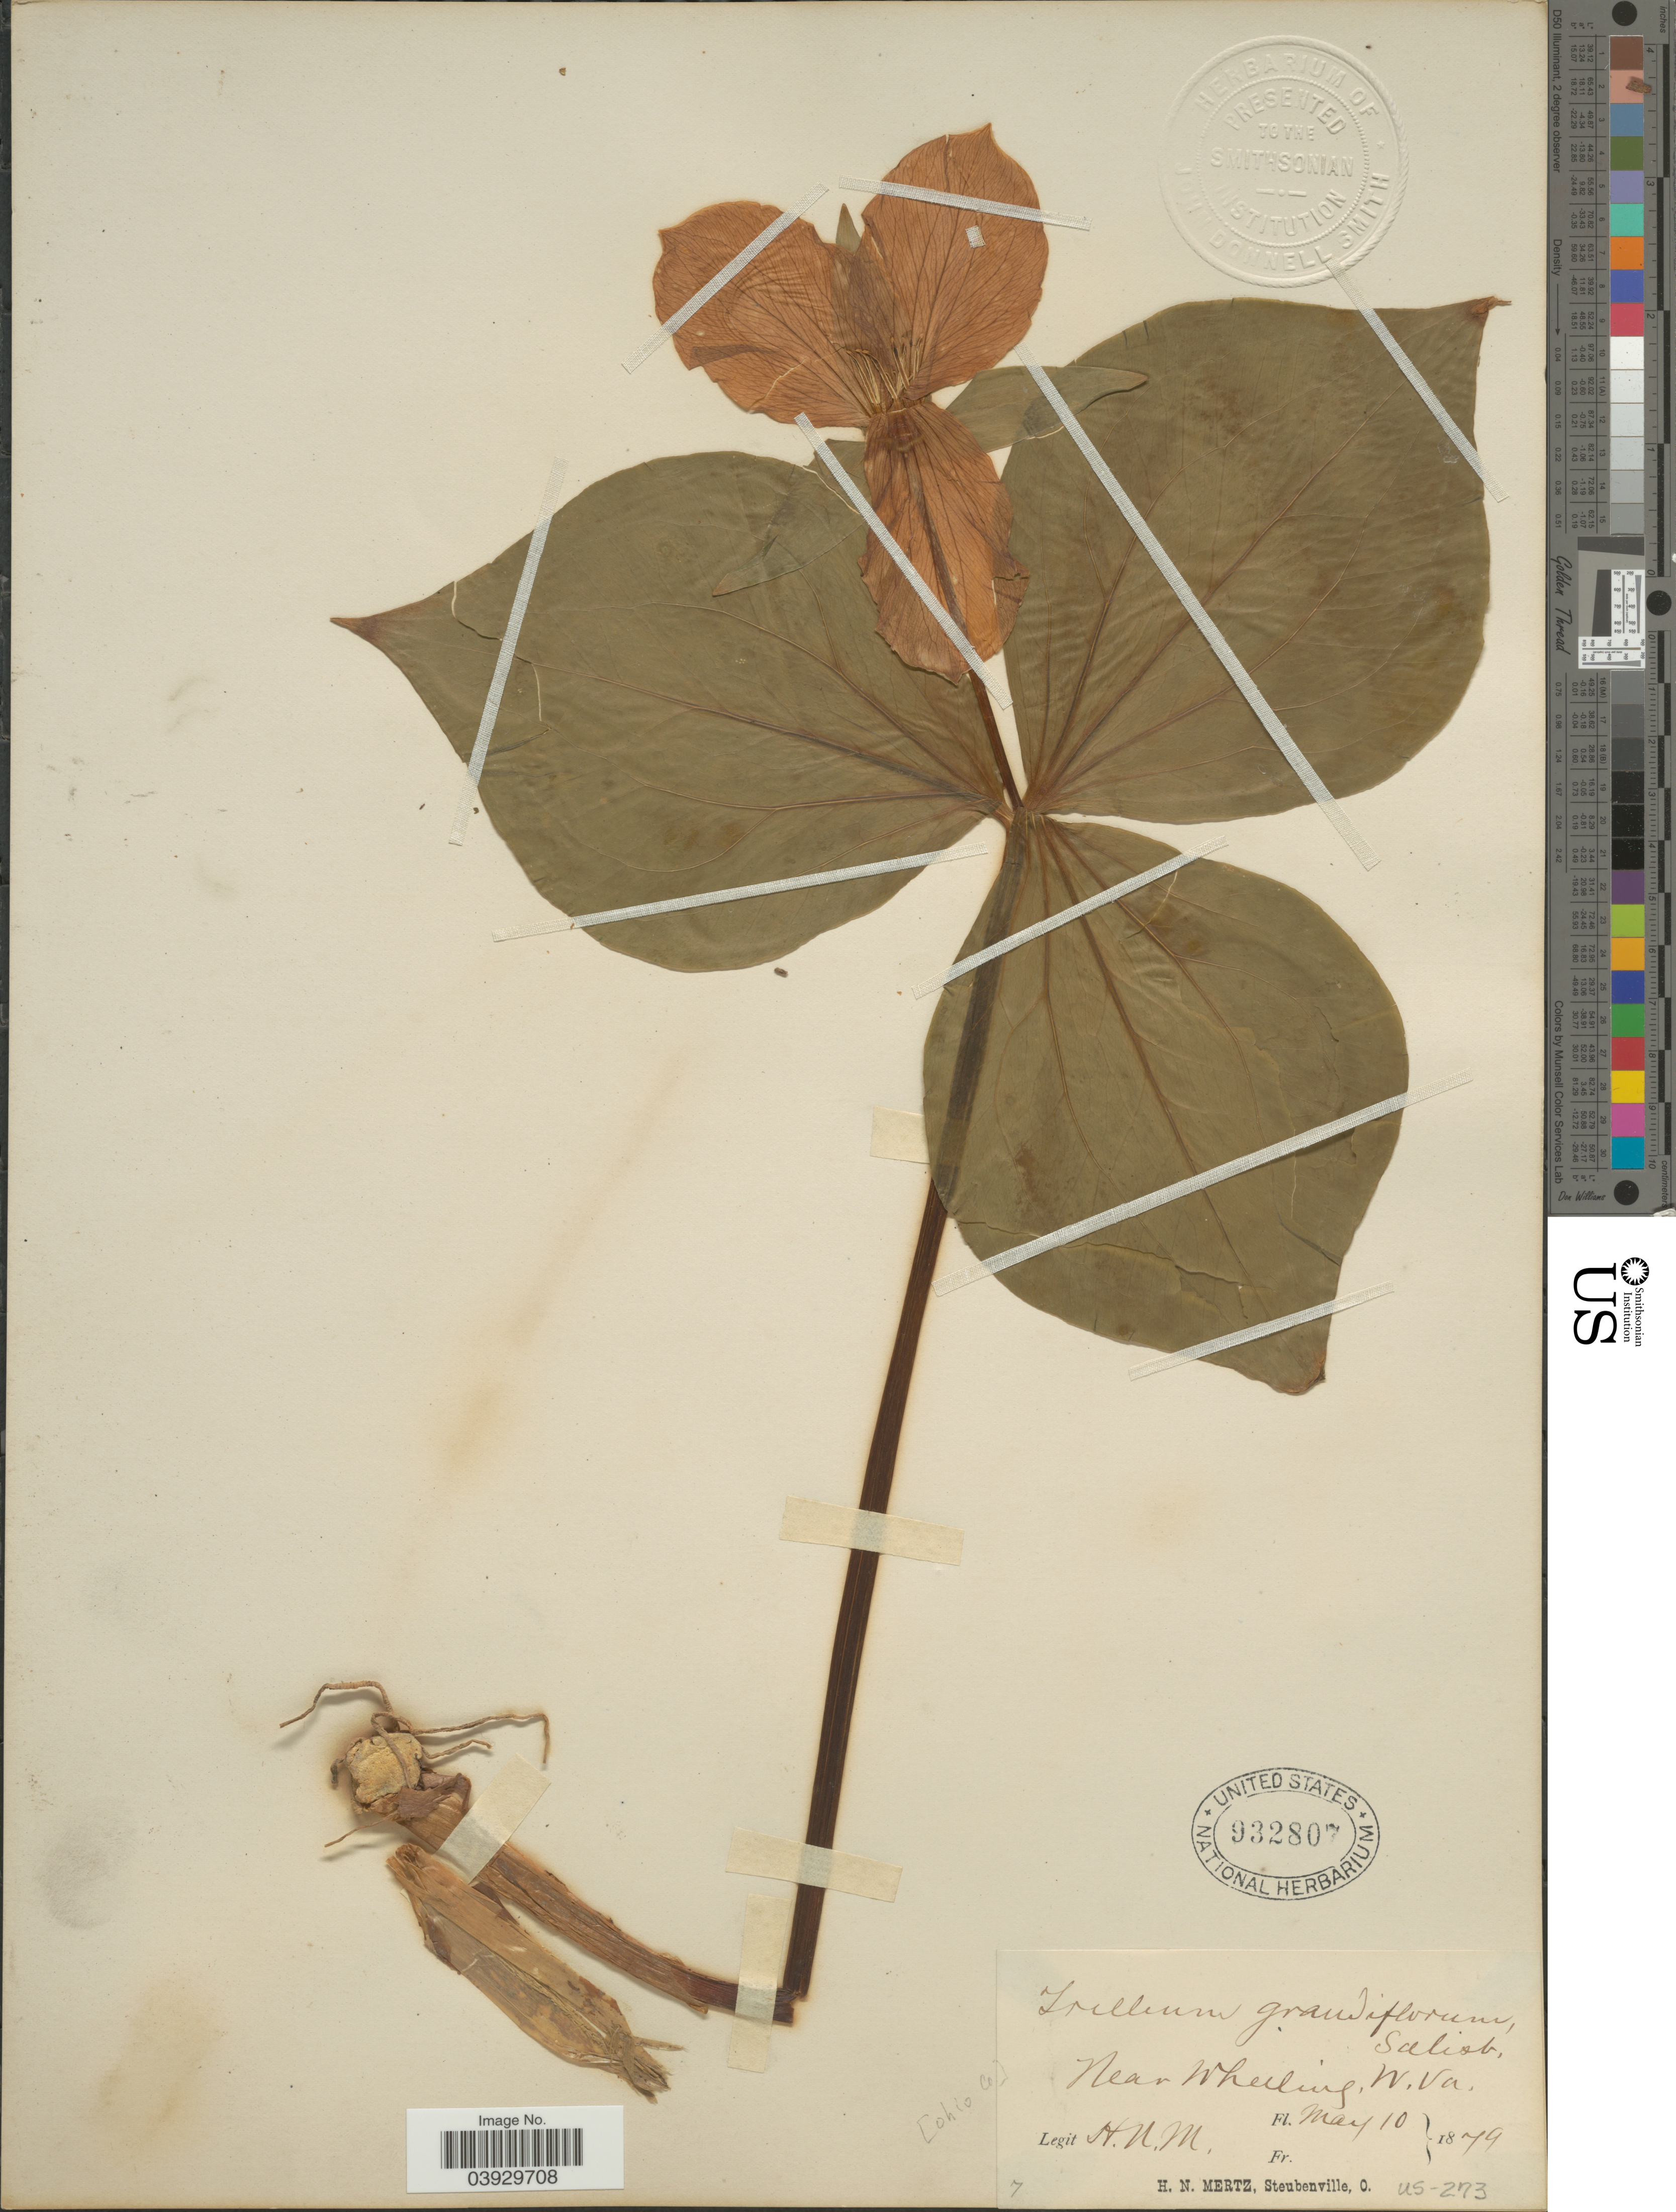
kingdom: Plantae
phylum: Tracheophyta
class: Liliopsida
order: Liliales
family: Melanthiaceae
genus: Trillium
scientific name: Trillium grandiflorum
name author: (Michx.) Salisb.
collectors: H. Mertz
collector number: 7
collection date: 1879-05-10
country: United States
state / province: West Virginia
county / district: Ohio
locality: Ohio Co. Near Wheeling.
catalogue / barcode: US 932807